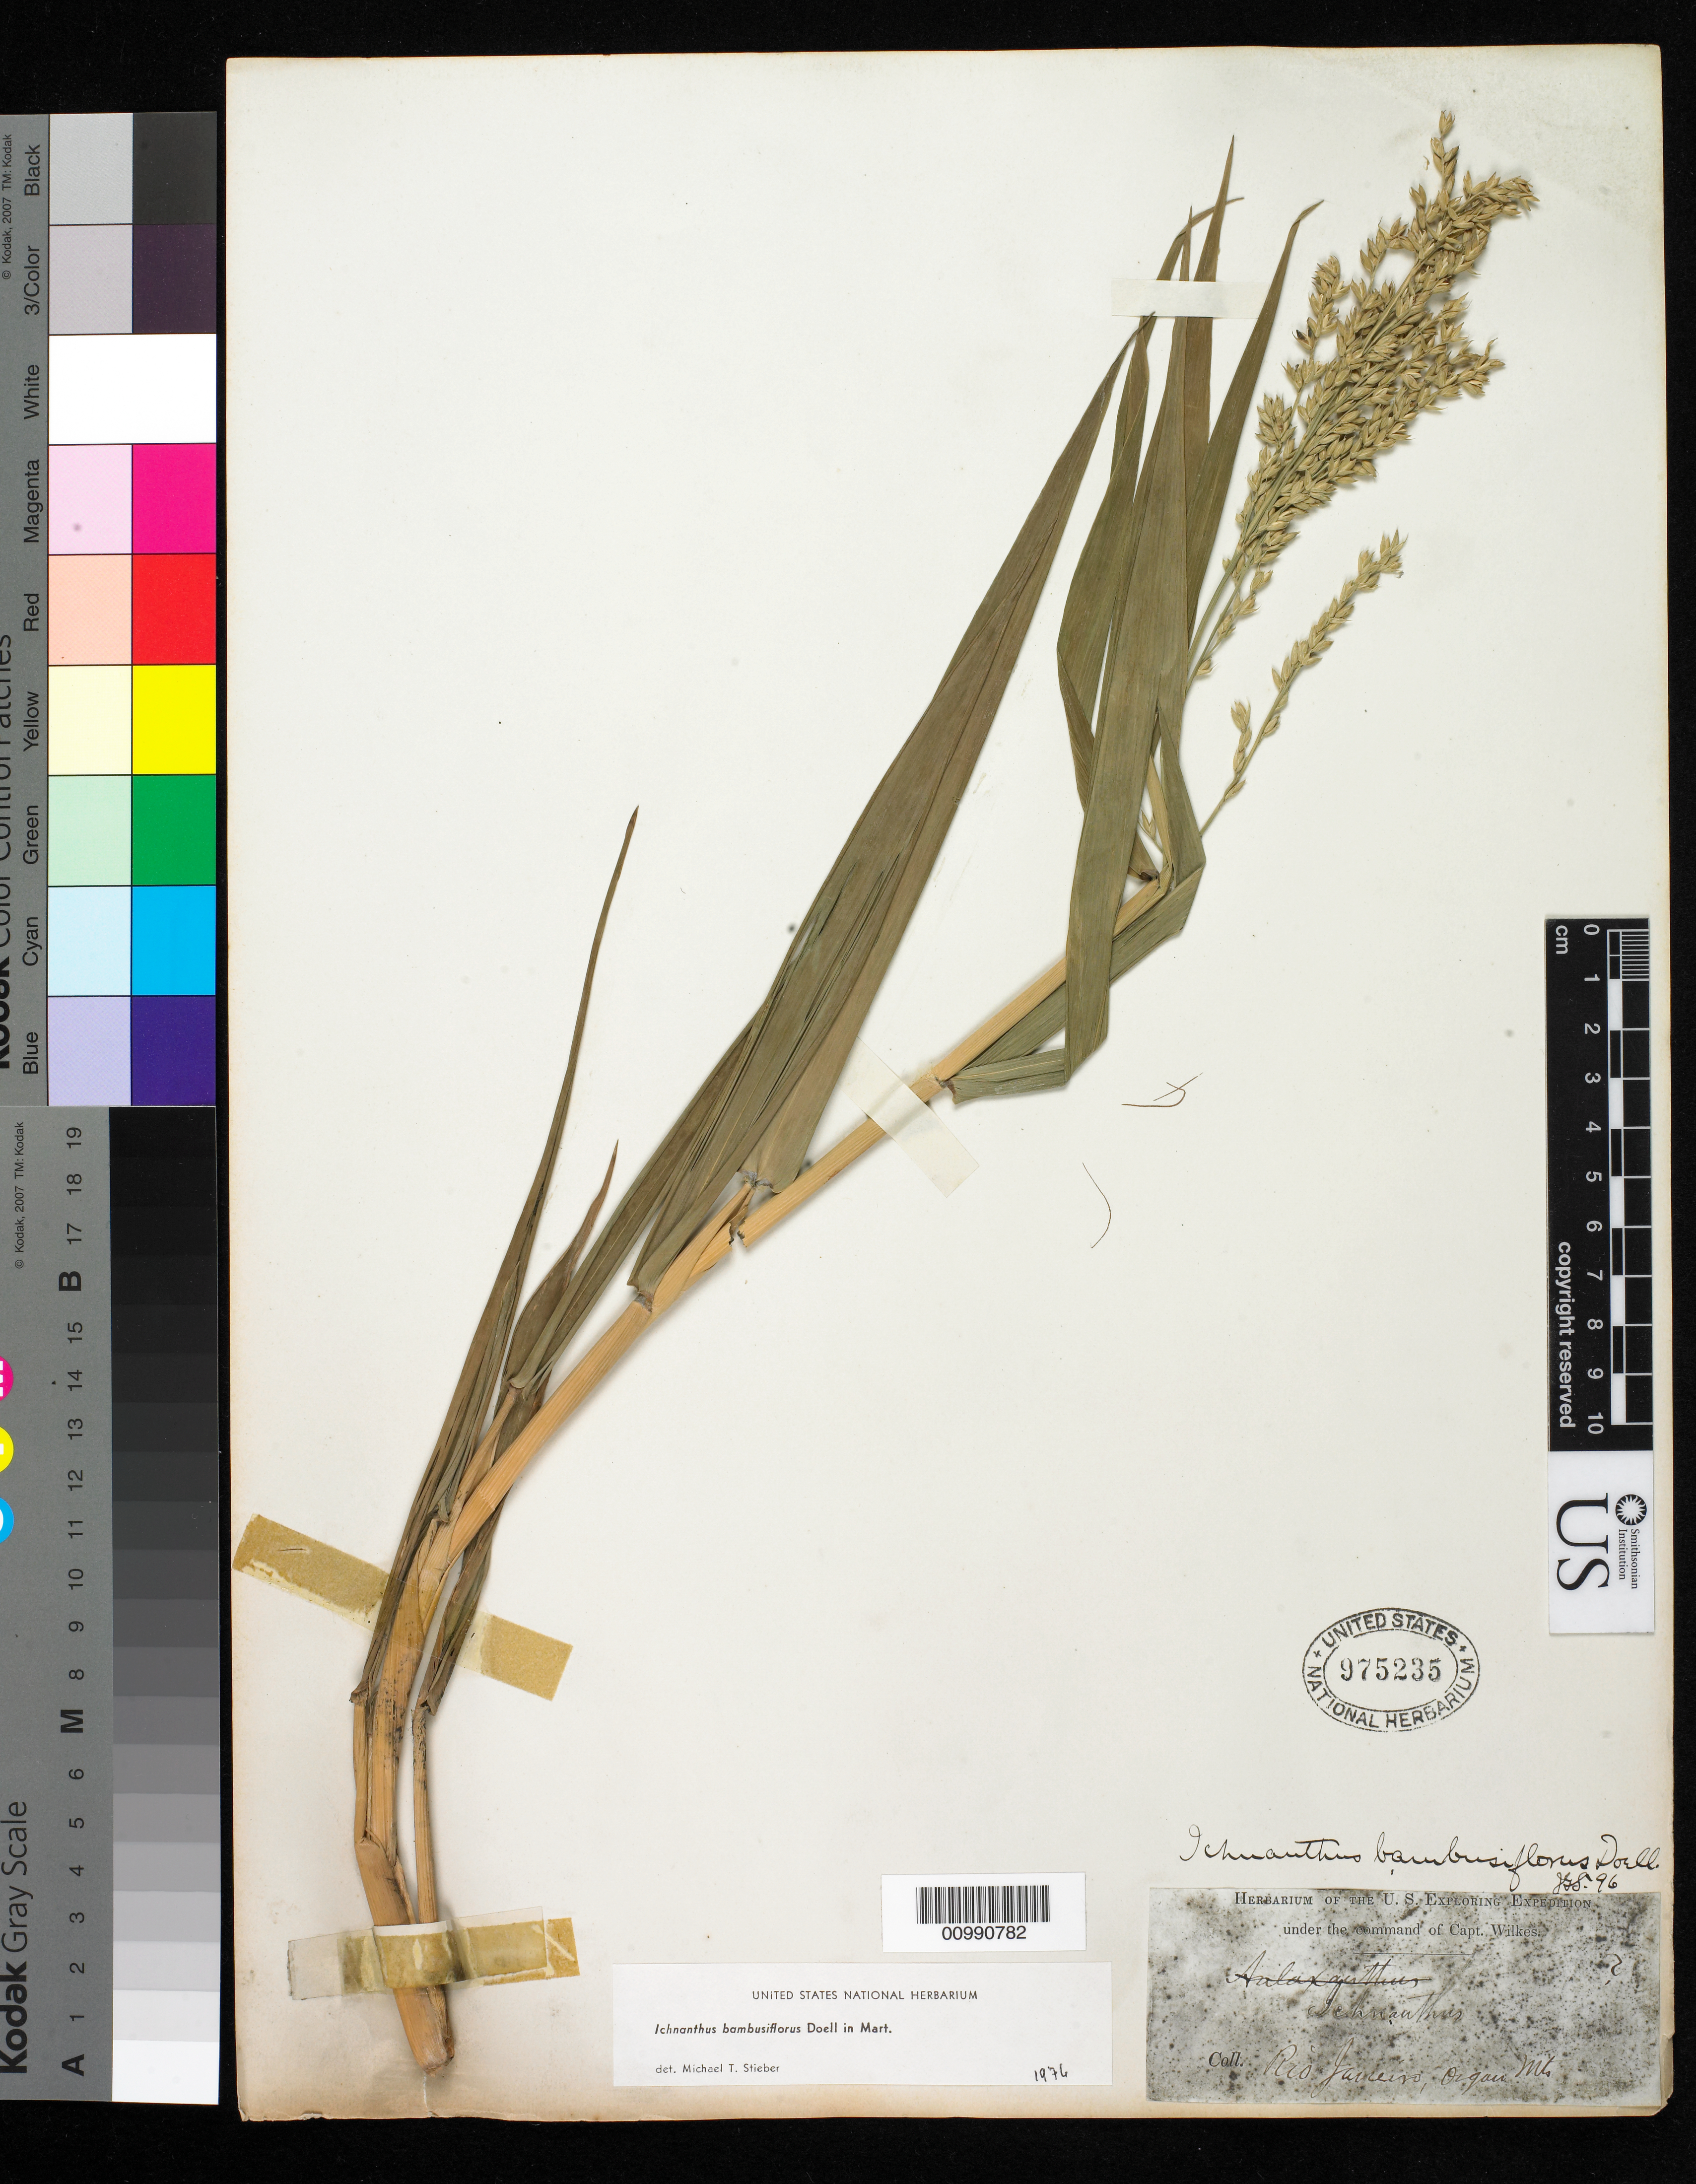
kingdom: Plantae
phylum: Tracheophyta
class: Liliopsida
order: Poales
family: Poaceae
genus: Ichnanthus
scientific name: Ichnanthus bambusiflorus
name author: (Trin.) Döll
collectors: Wilkes Explor. Exped.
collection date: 1838/1842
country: Brazil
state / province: Rio de Janeiro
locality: Organ Mts.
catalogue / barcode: US 975235